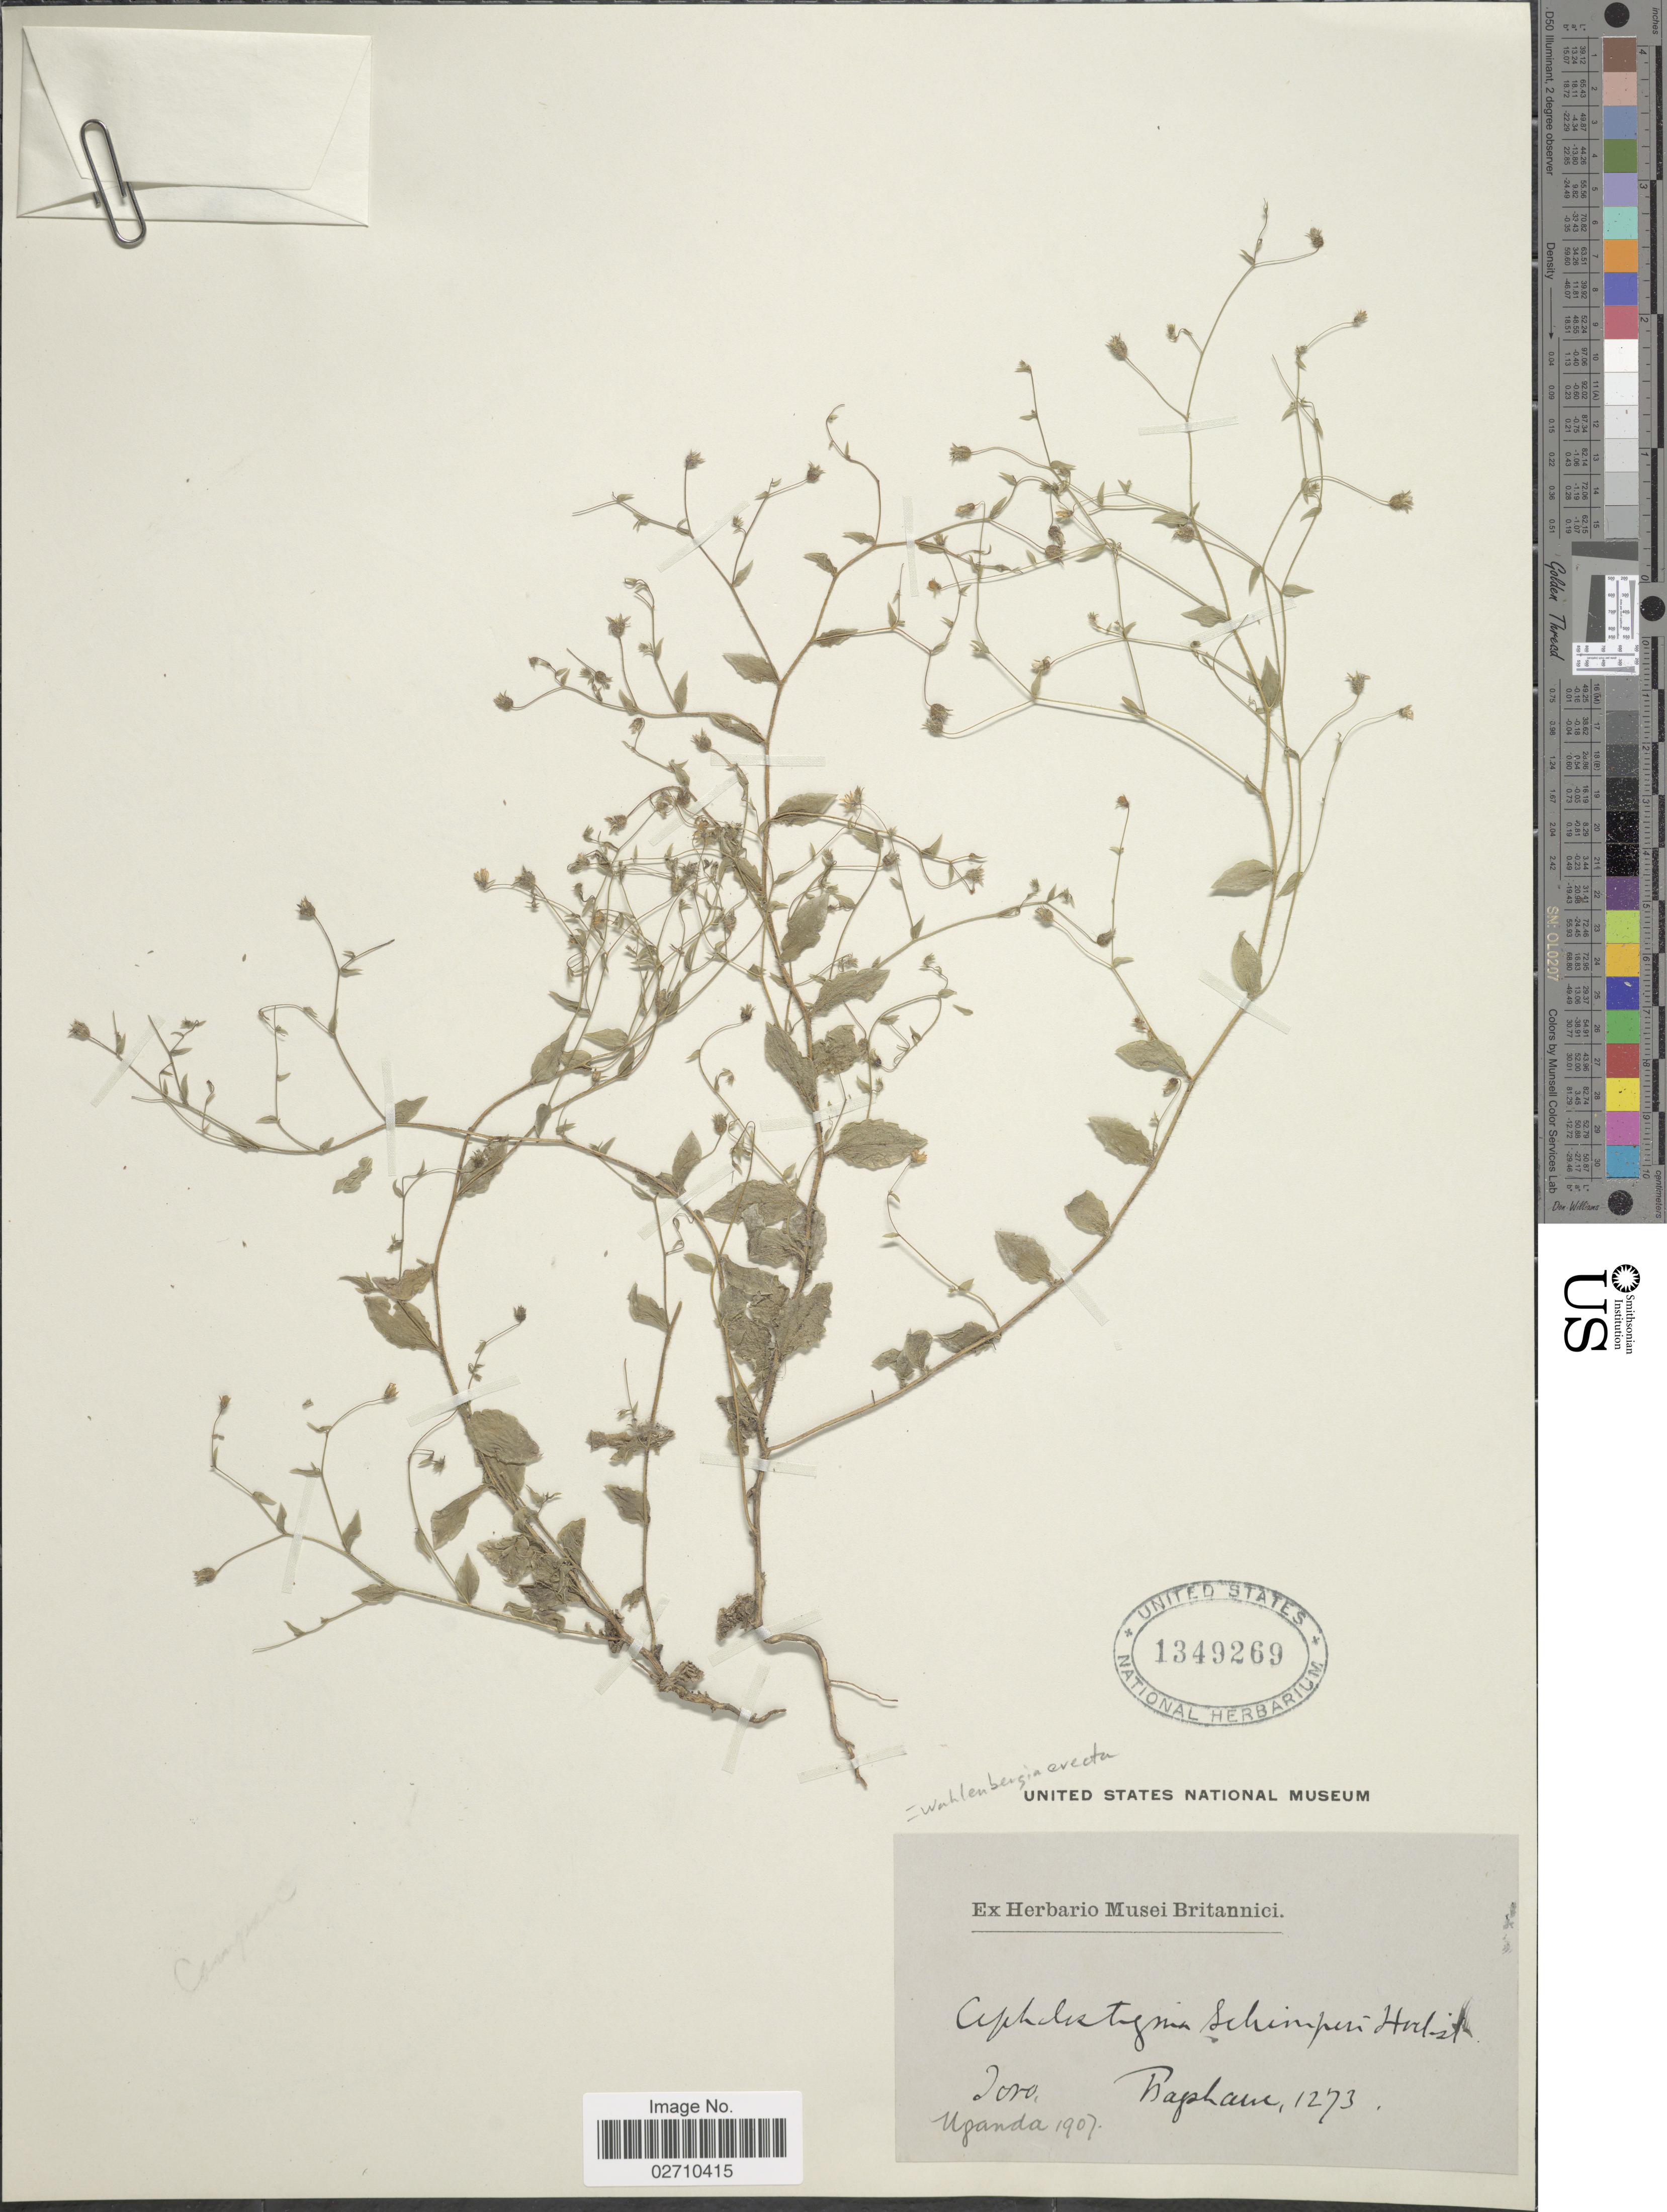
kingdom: Plantae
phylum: Tracheophyta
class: Magnoliopsida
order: Asterales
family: Campanulaceae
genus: Wahlenbergia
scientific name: Wahlenbergia erecta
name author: (Roth ex Schult.) Tuyn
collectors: Bagshawe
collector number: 1273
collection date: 1907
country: Uganda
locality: Zoro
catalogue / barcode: US 1349269